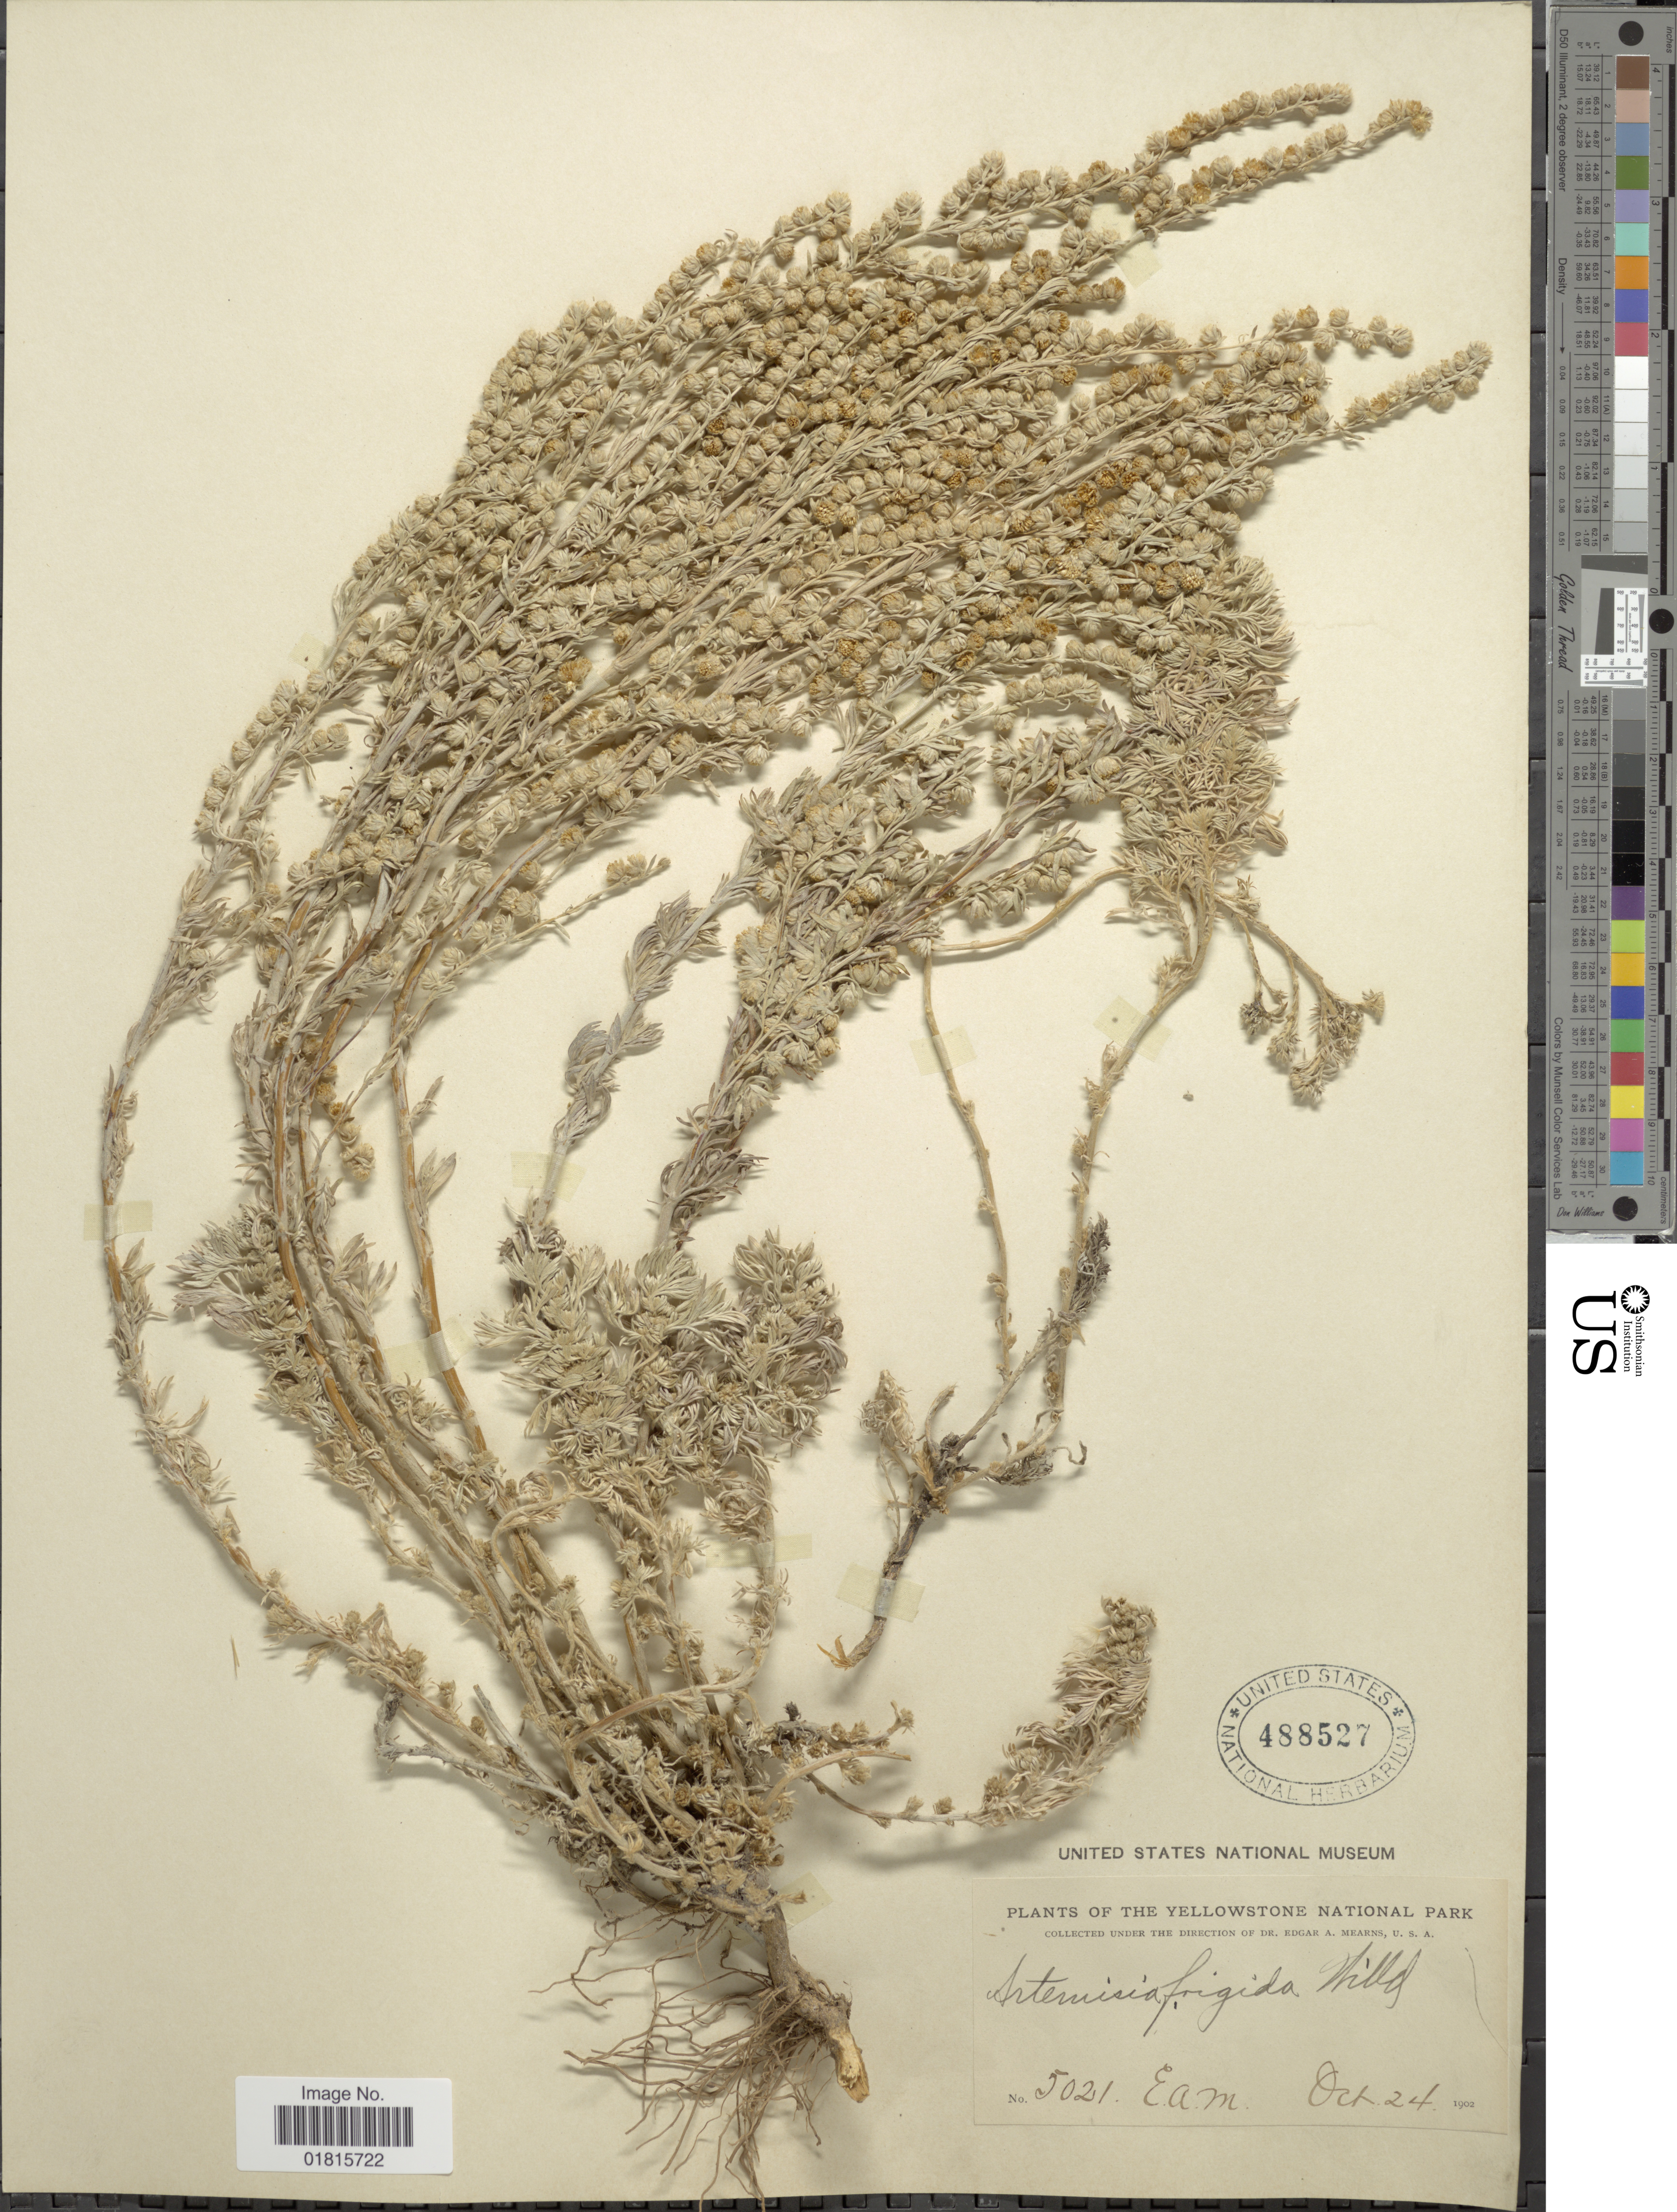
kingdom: Plantae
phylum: Tracheophyta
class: Magnoliopsida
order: Asterales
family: Asteraceae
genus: Artemisia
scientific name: Artemisia frigida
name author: Willd.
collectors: E. A. Mearns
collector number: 5021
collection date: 1902-10-24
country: United States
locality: The Yellowstone National Park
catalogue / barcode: US 488527